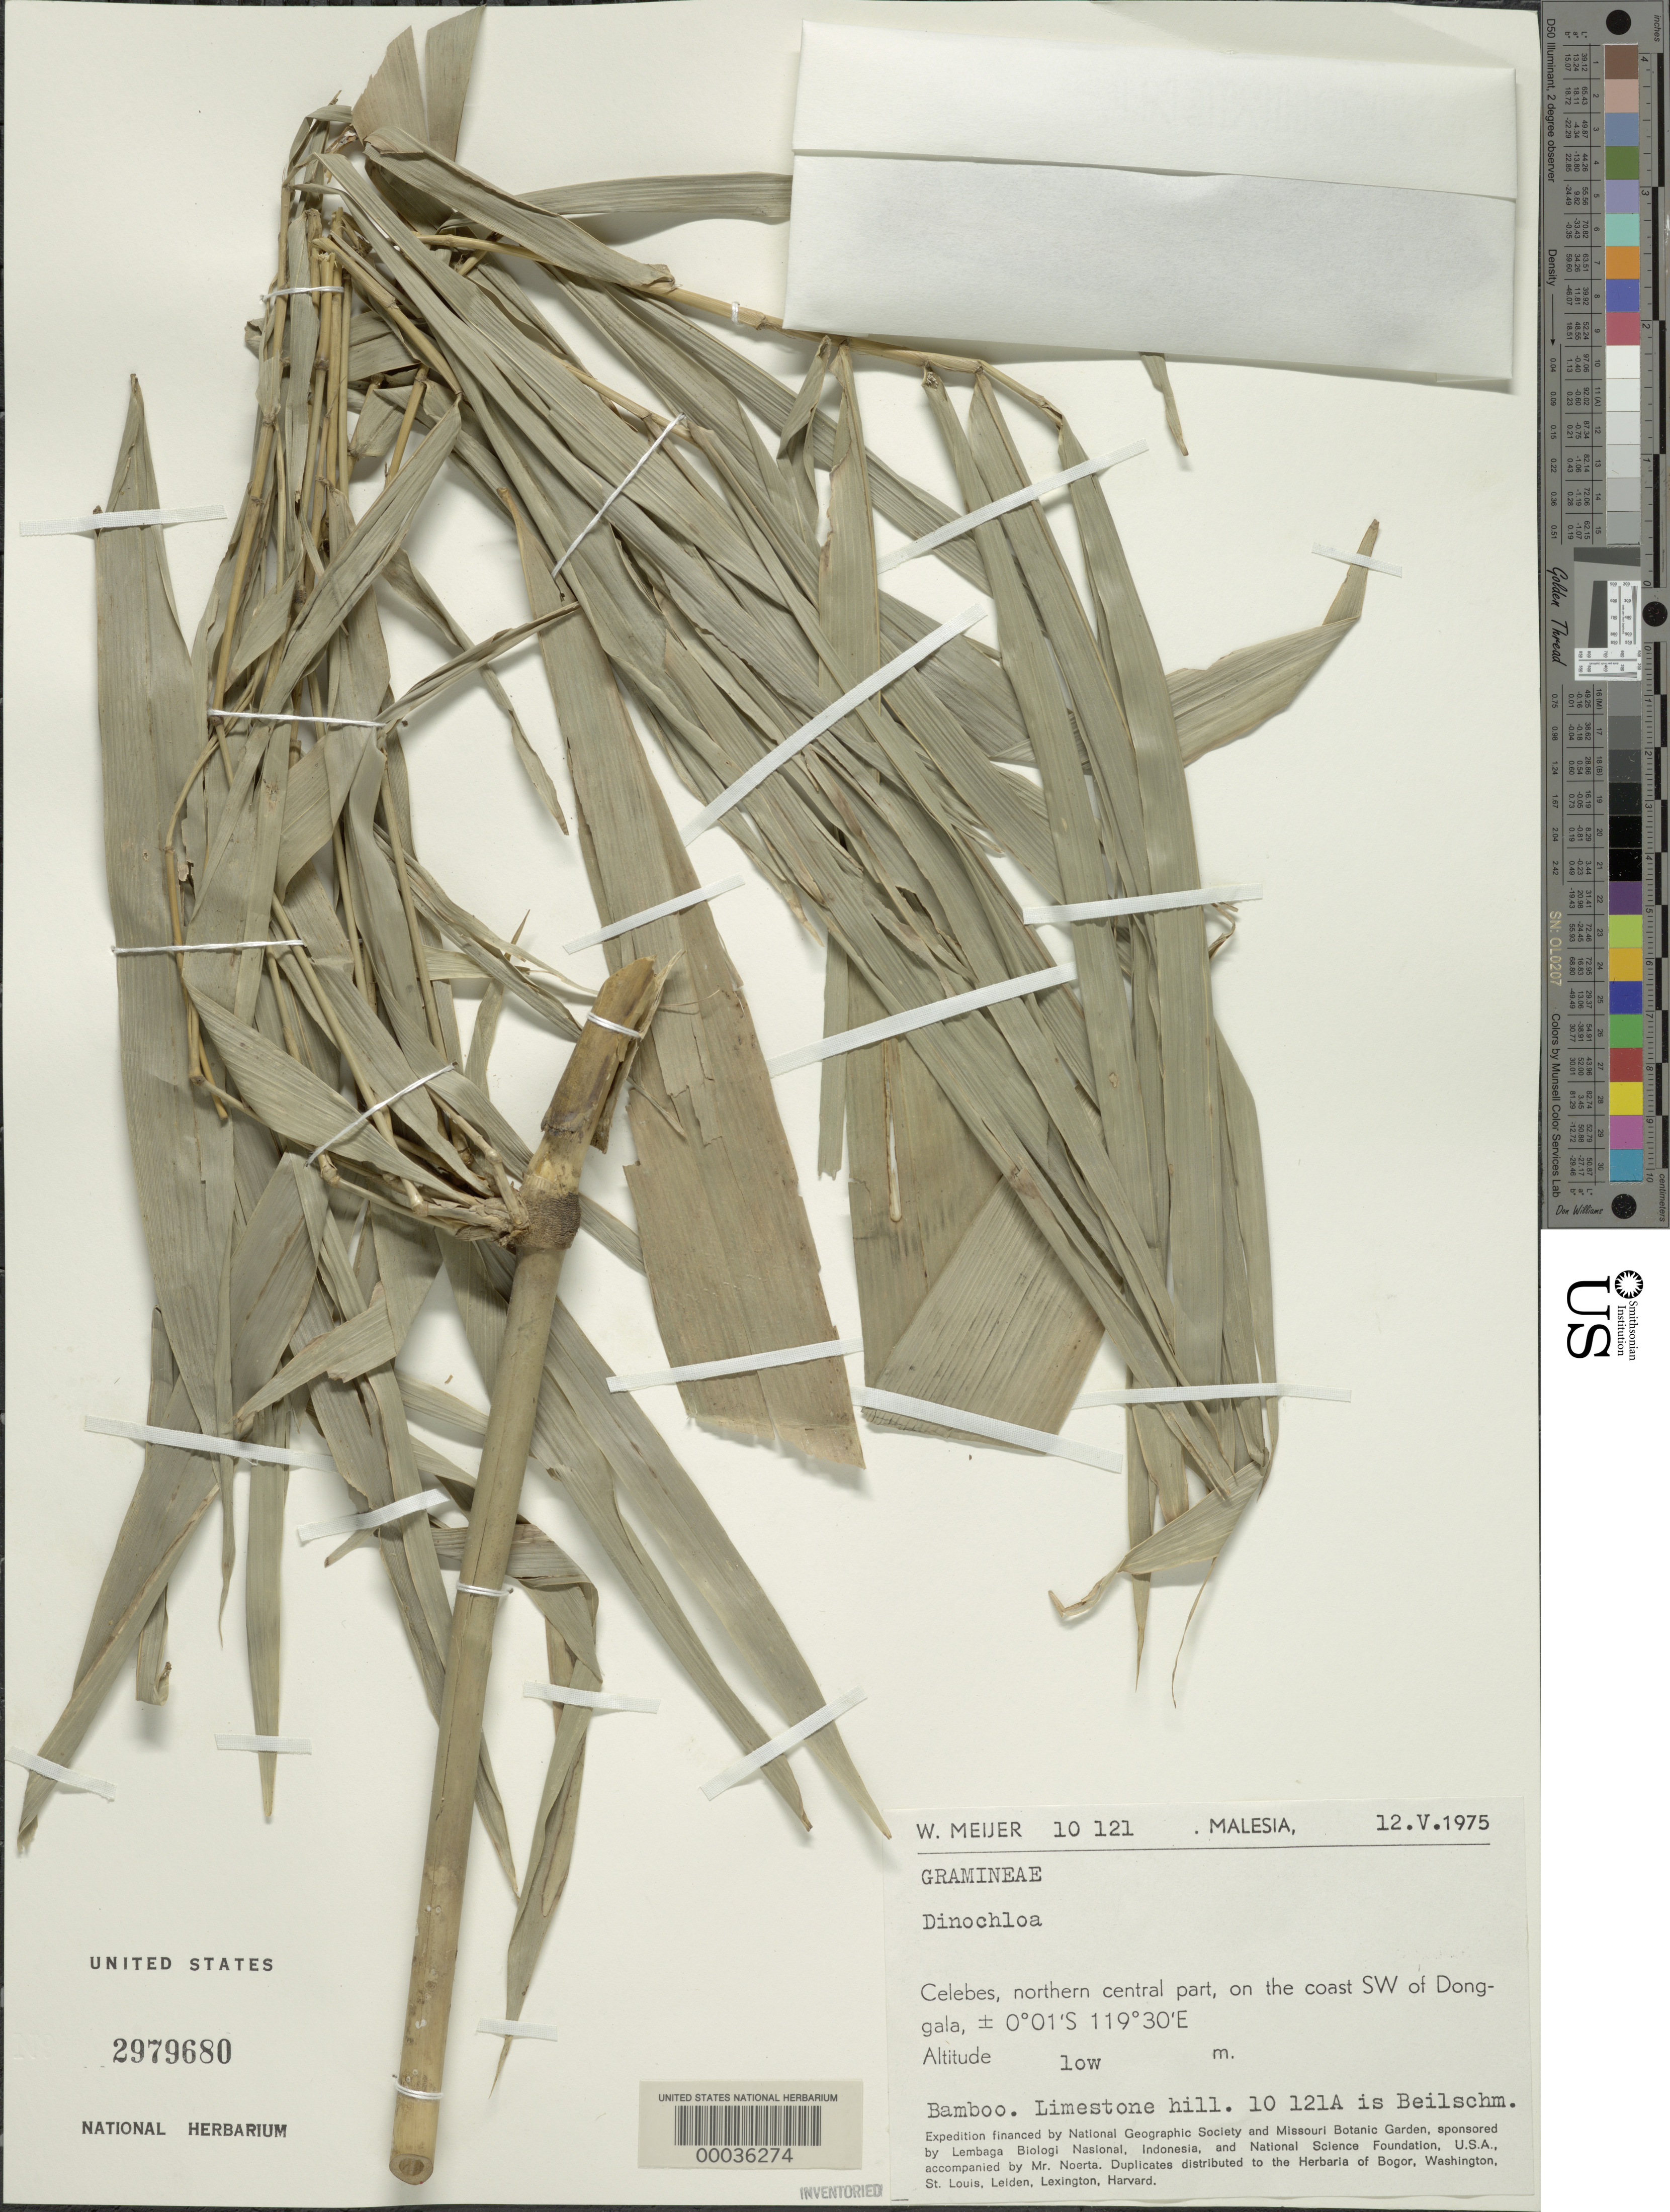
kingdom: Plantae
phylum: Tracheophyta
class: Liliopsida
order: Poales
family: Poaceae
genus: Dinochloa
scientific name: Dinochloa sp.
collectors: W. Meijer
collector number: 10121 / 10121a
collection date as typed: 12 May 1975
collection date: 1975-05-12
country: Indonesia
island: Celebes Island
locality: On the coast sw of dongala, 10121a is beilschm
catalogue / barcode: US 2979680